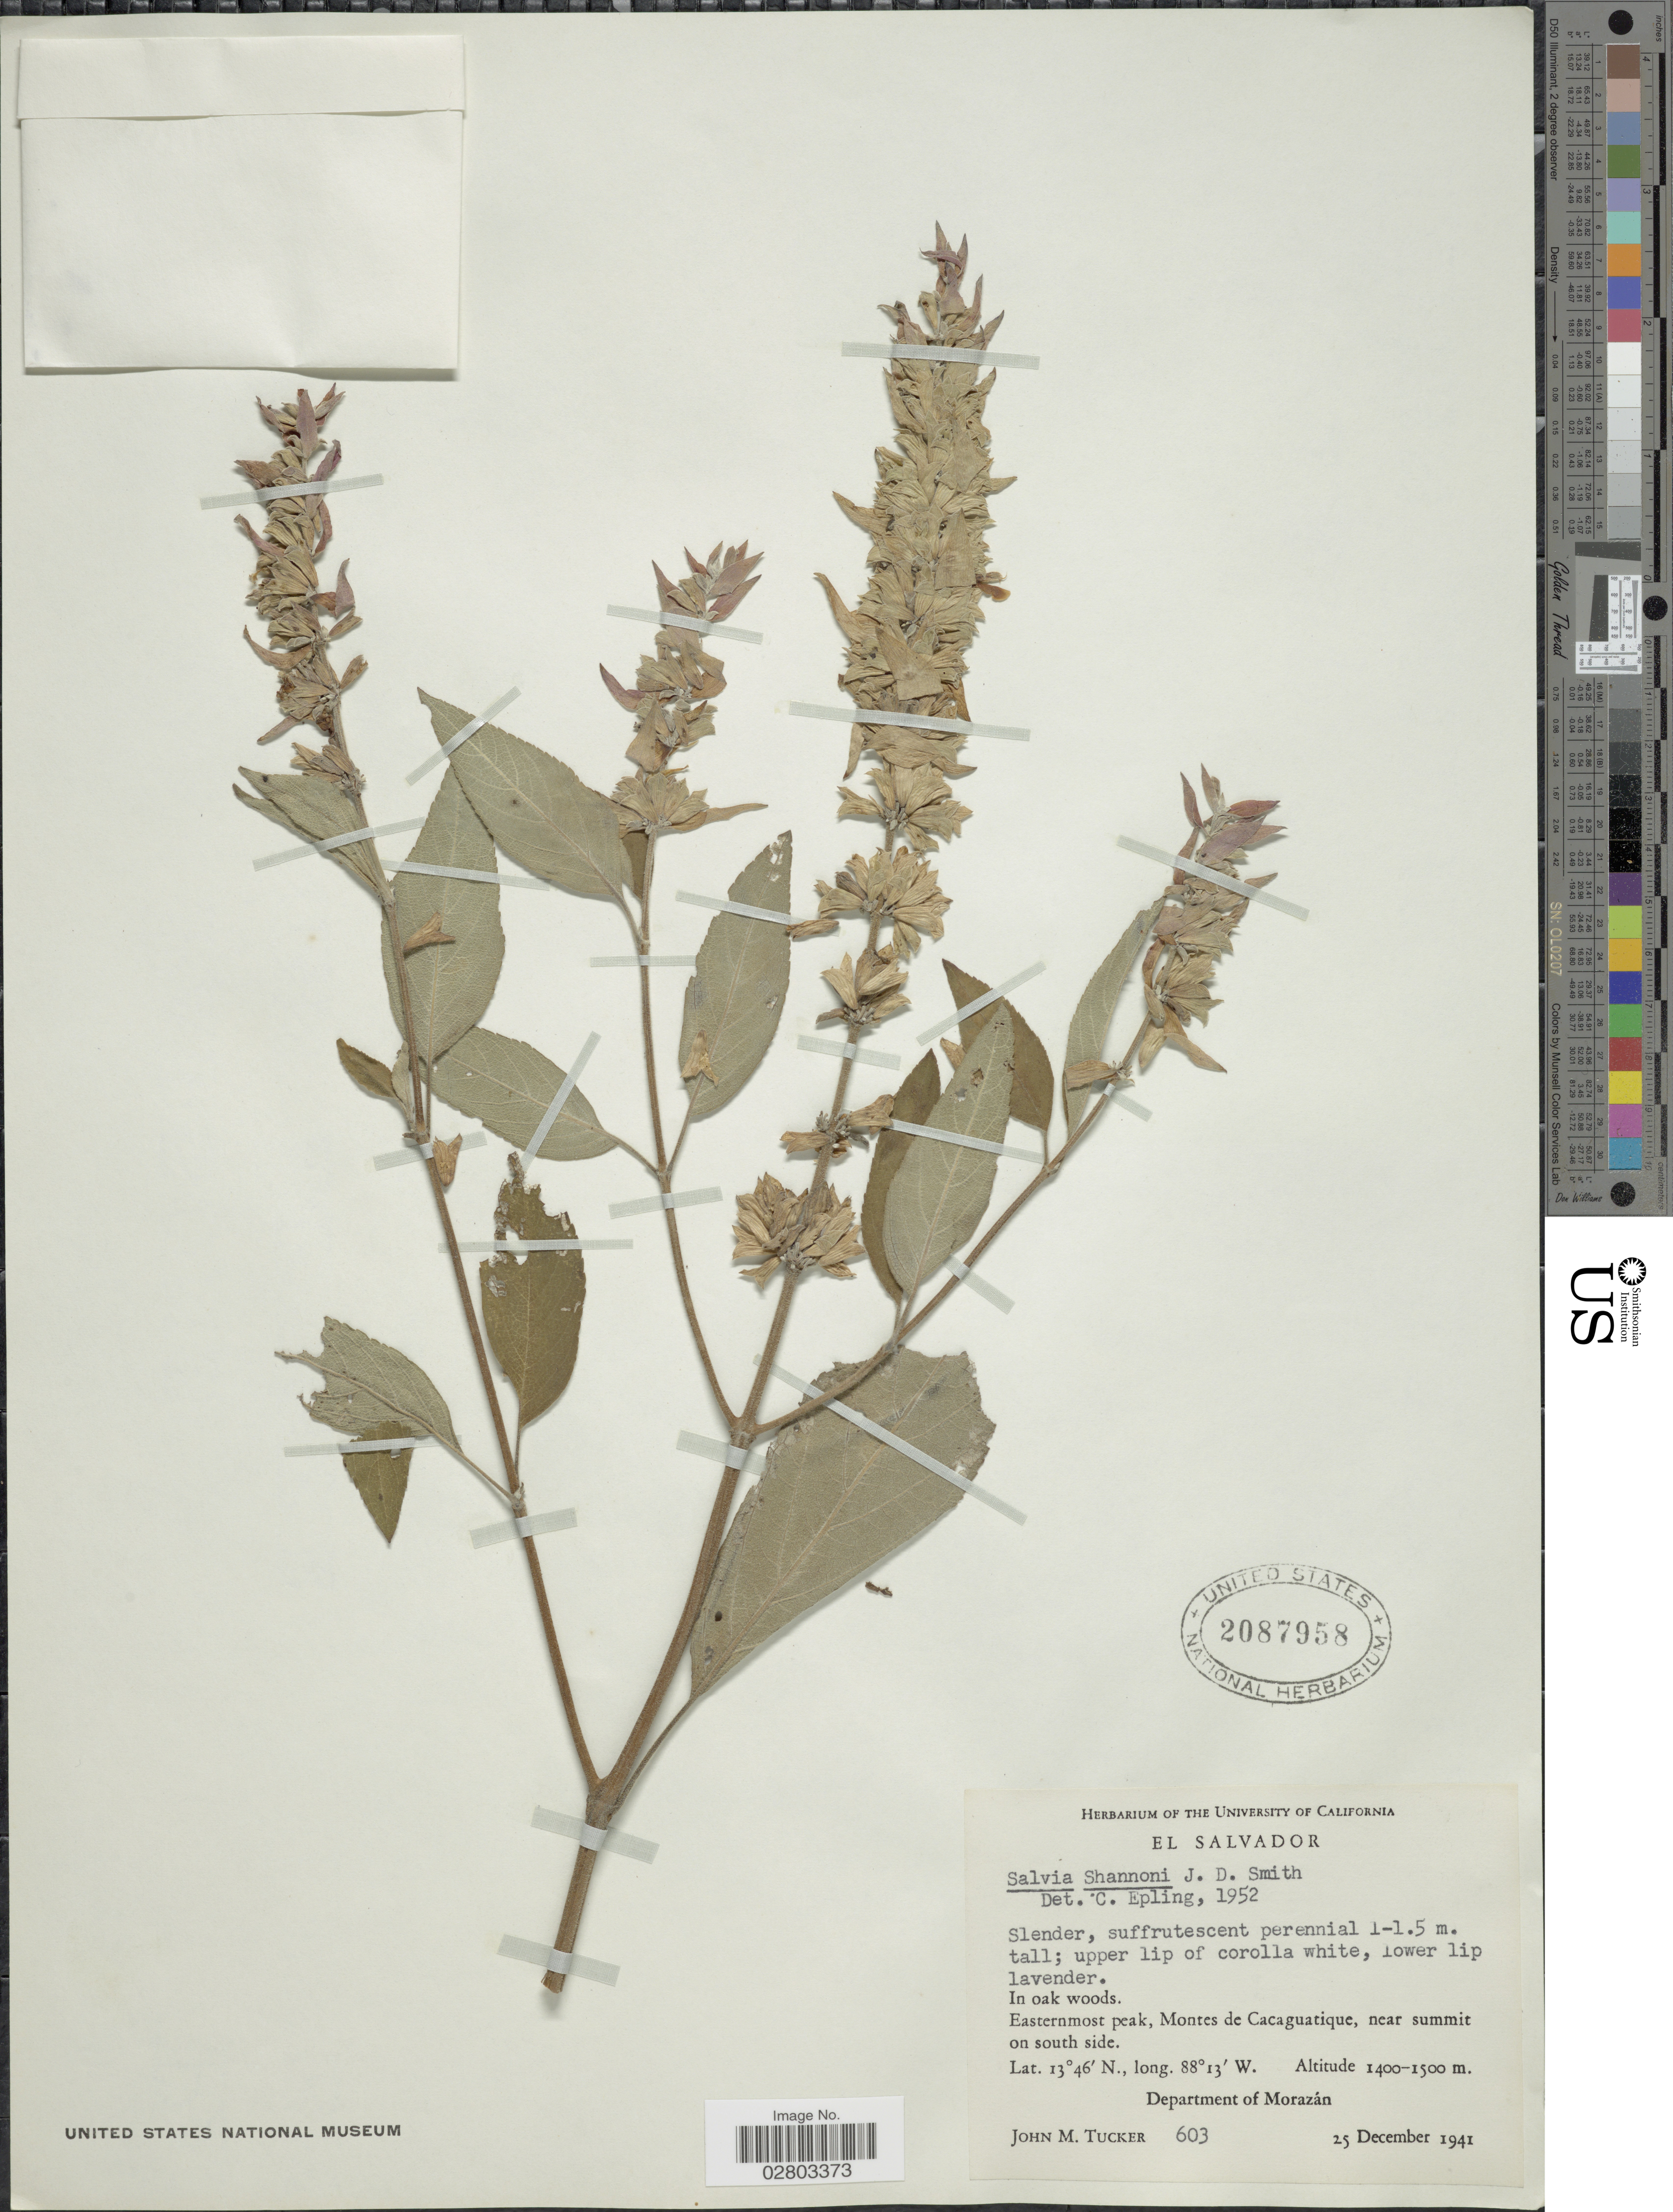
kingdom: Plantae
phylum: Tracheophyta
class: Magnoliopsida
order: Lamiales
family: Lamiaceae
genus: Salvia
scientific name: Salvia shannoni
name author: Donn. Sm.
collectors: J. M. Tucker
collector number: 603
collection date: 1941-12-25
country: El Salvador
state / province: Morazan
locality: Easternmost peak, Montes de Cacaguatique, near summit on south side, Department Morazán.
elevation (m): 1400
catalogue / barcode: US 2087958